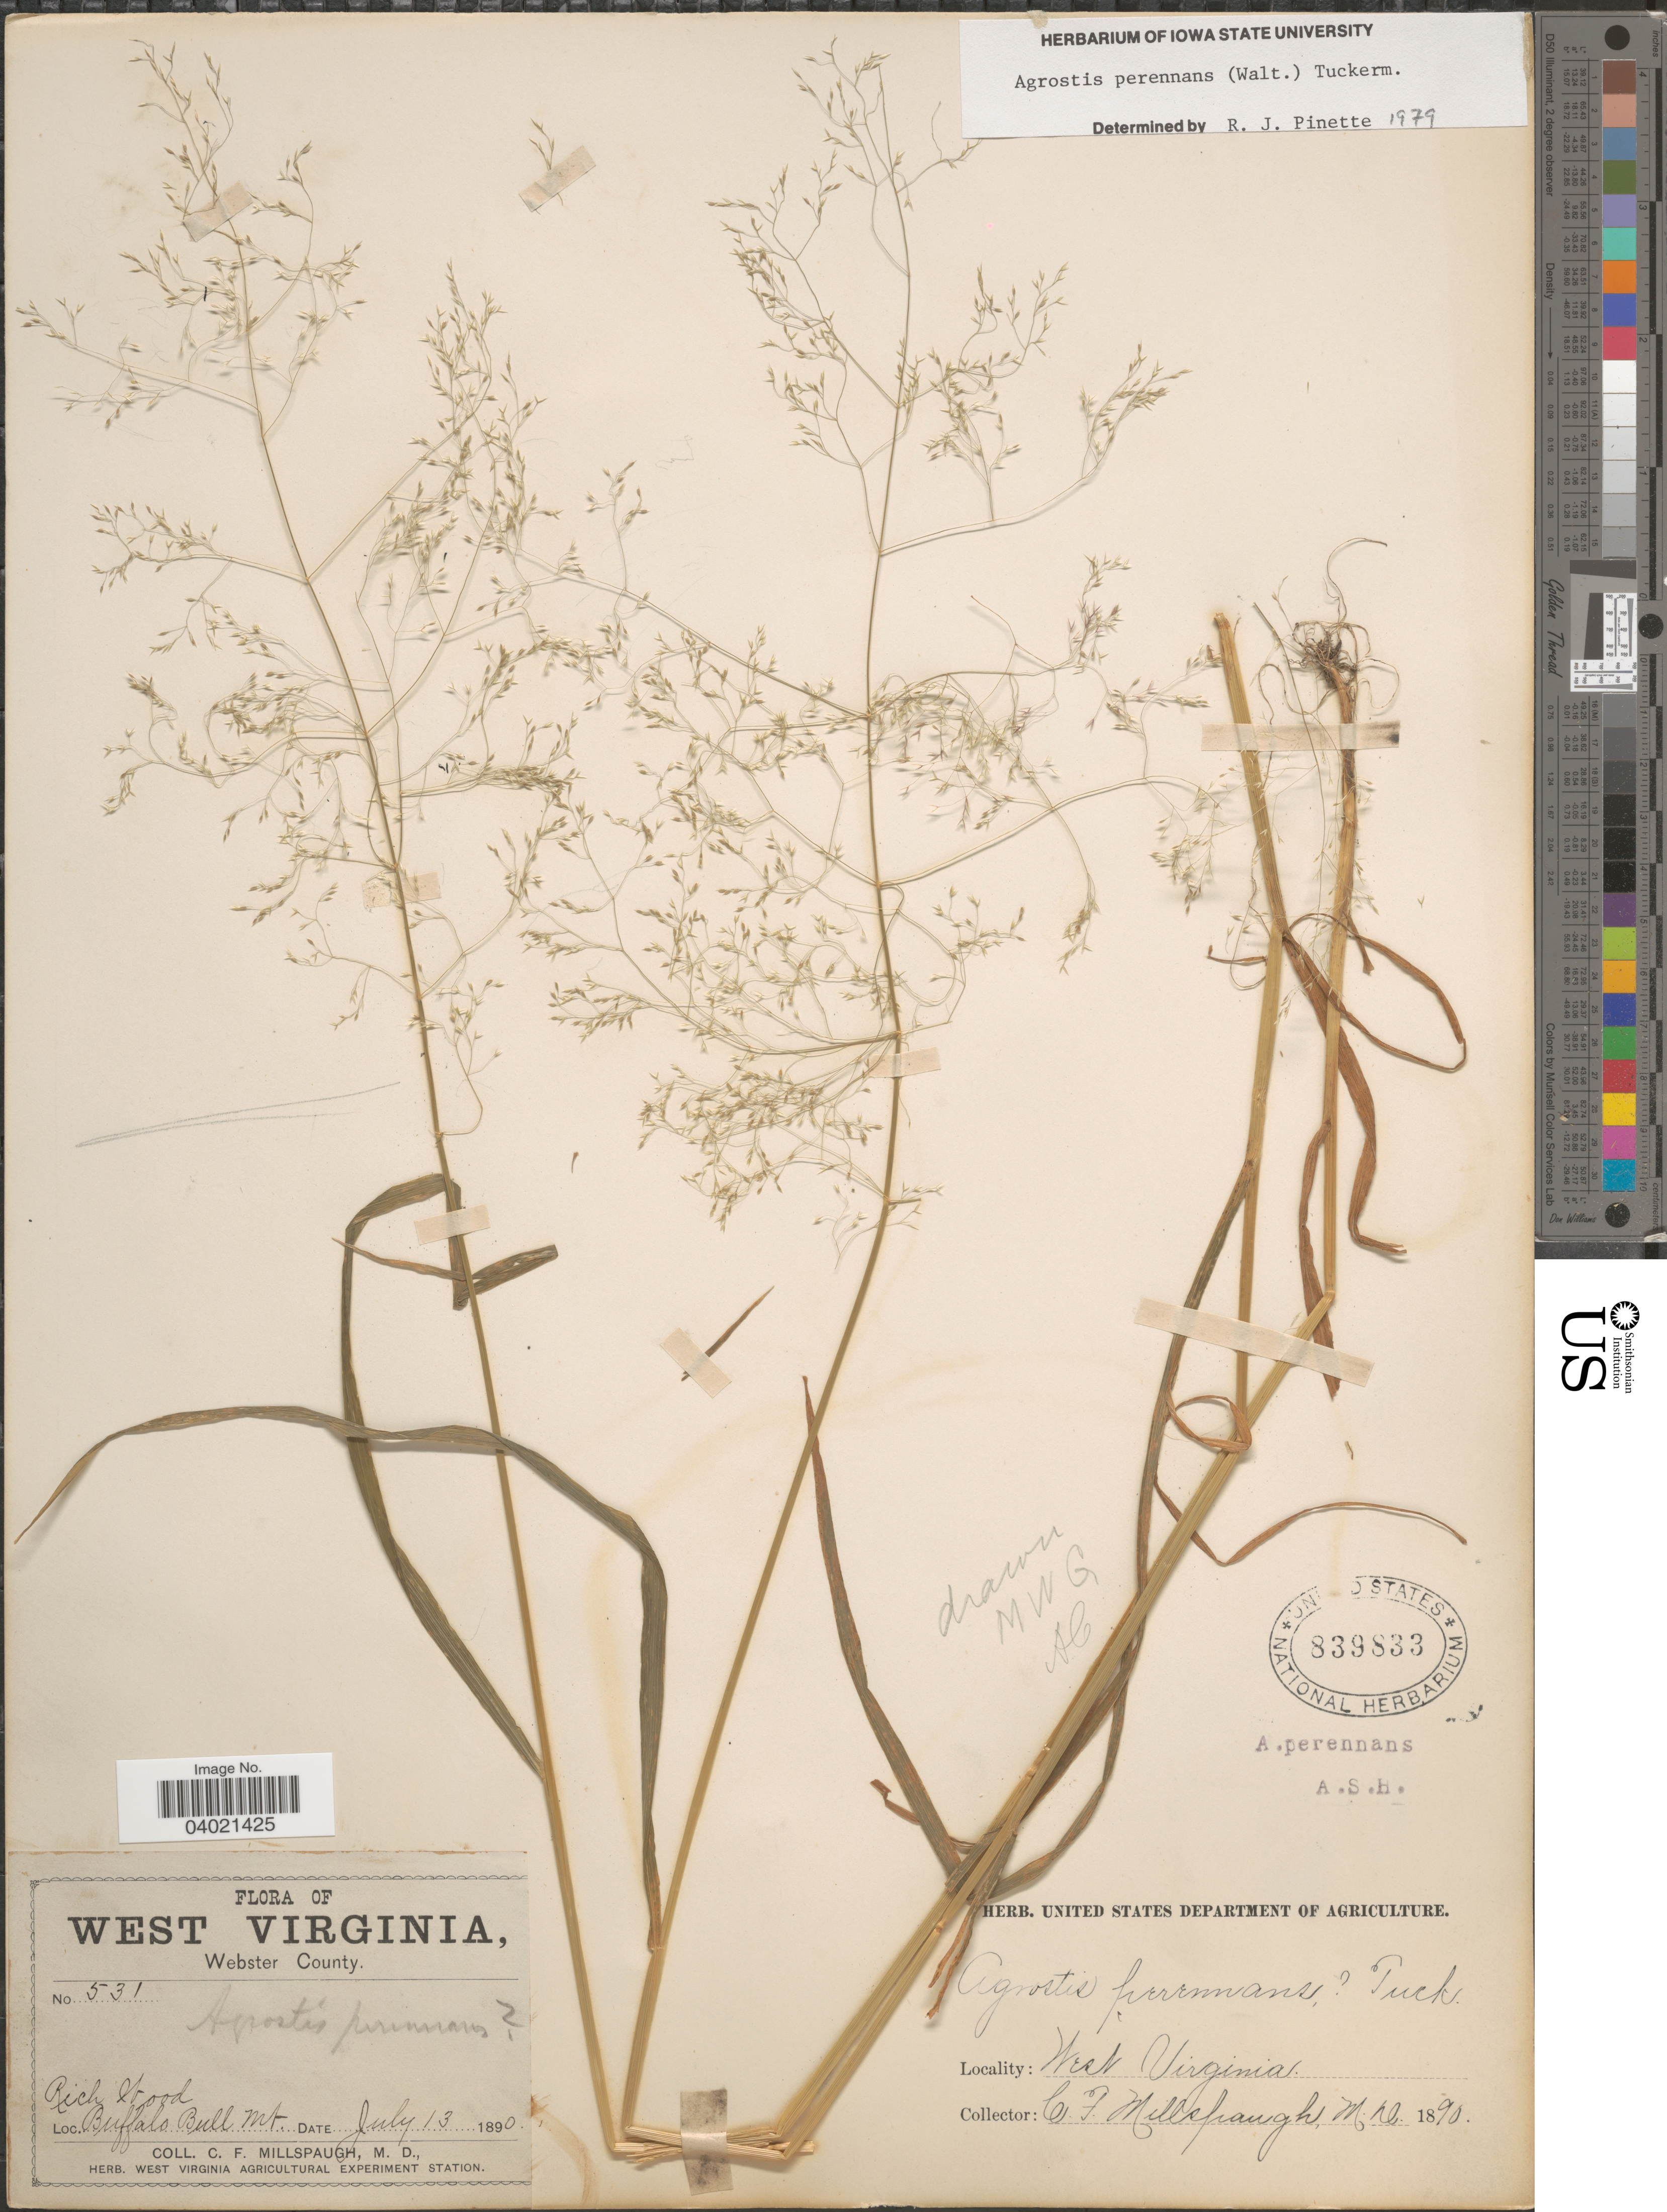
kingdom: Plantae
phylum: Tracheophyta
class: Liliopsida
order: Poales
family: Poaceae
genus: Agrostis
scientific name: Agrostis perennans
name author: (Walter) Tuck.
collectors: C. F. Millspaugh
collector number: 531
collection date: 1890-07-13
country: United States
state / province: West Virginia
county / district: Webster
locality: Webster County. Rich wood. Buffalo Bull Mt.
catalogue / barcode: US 839833